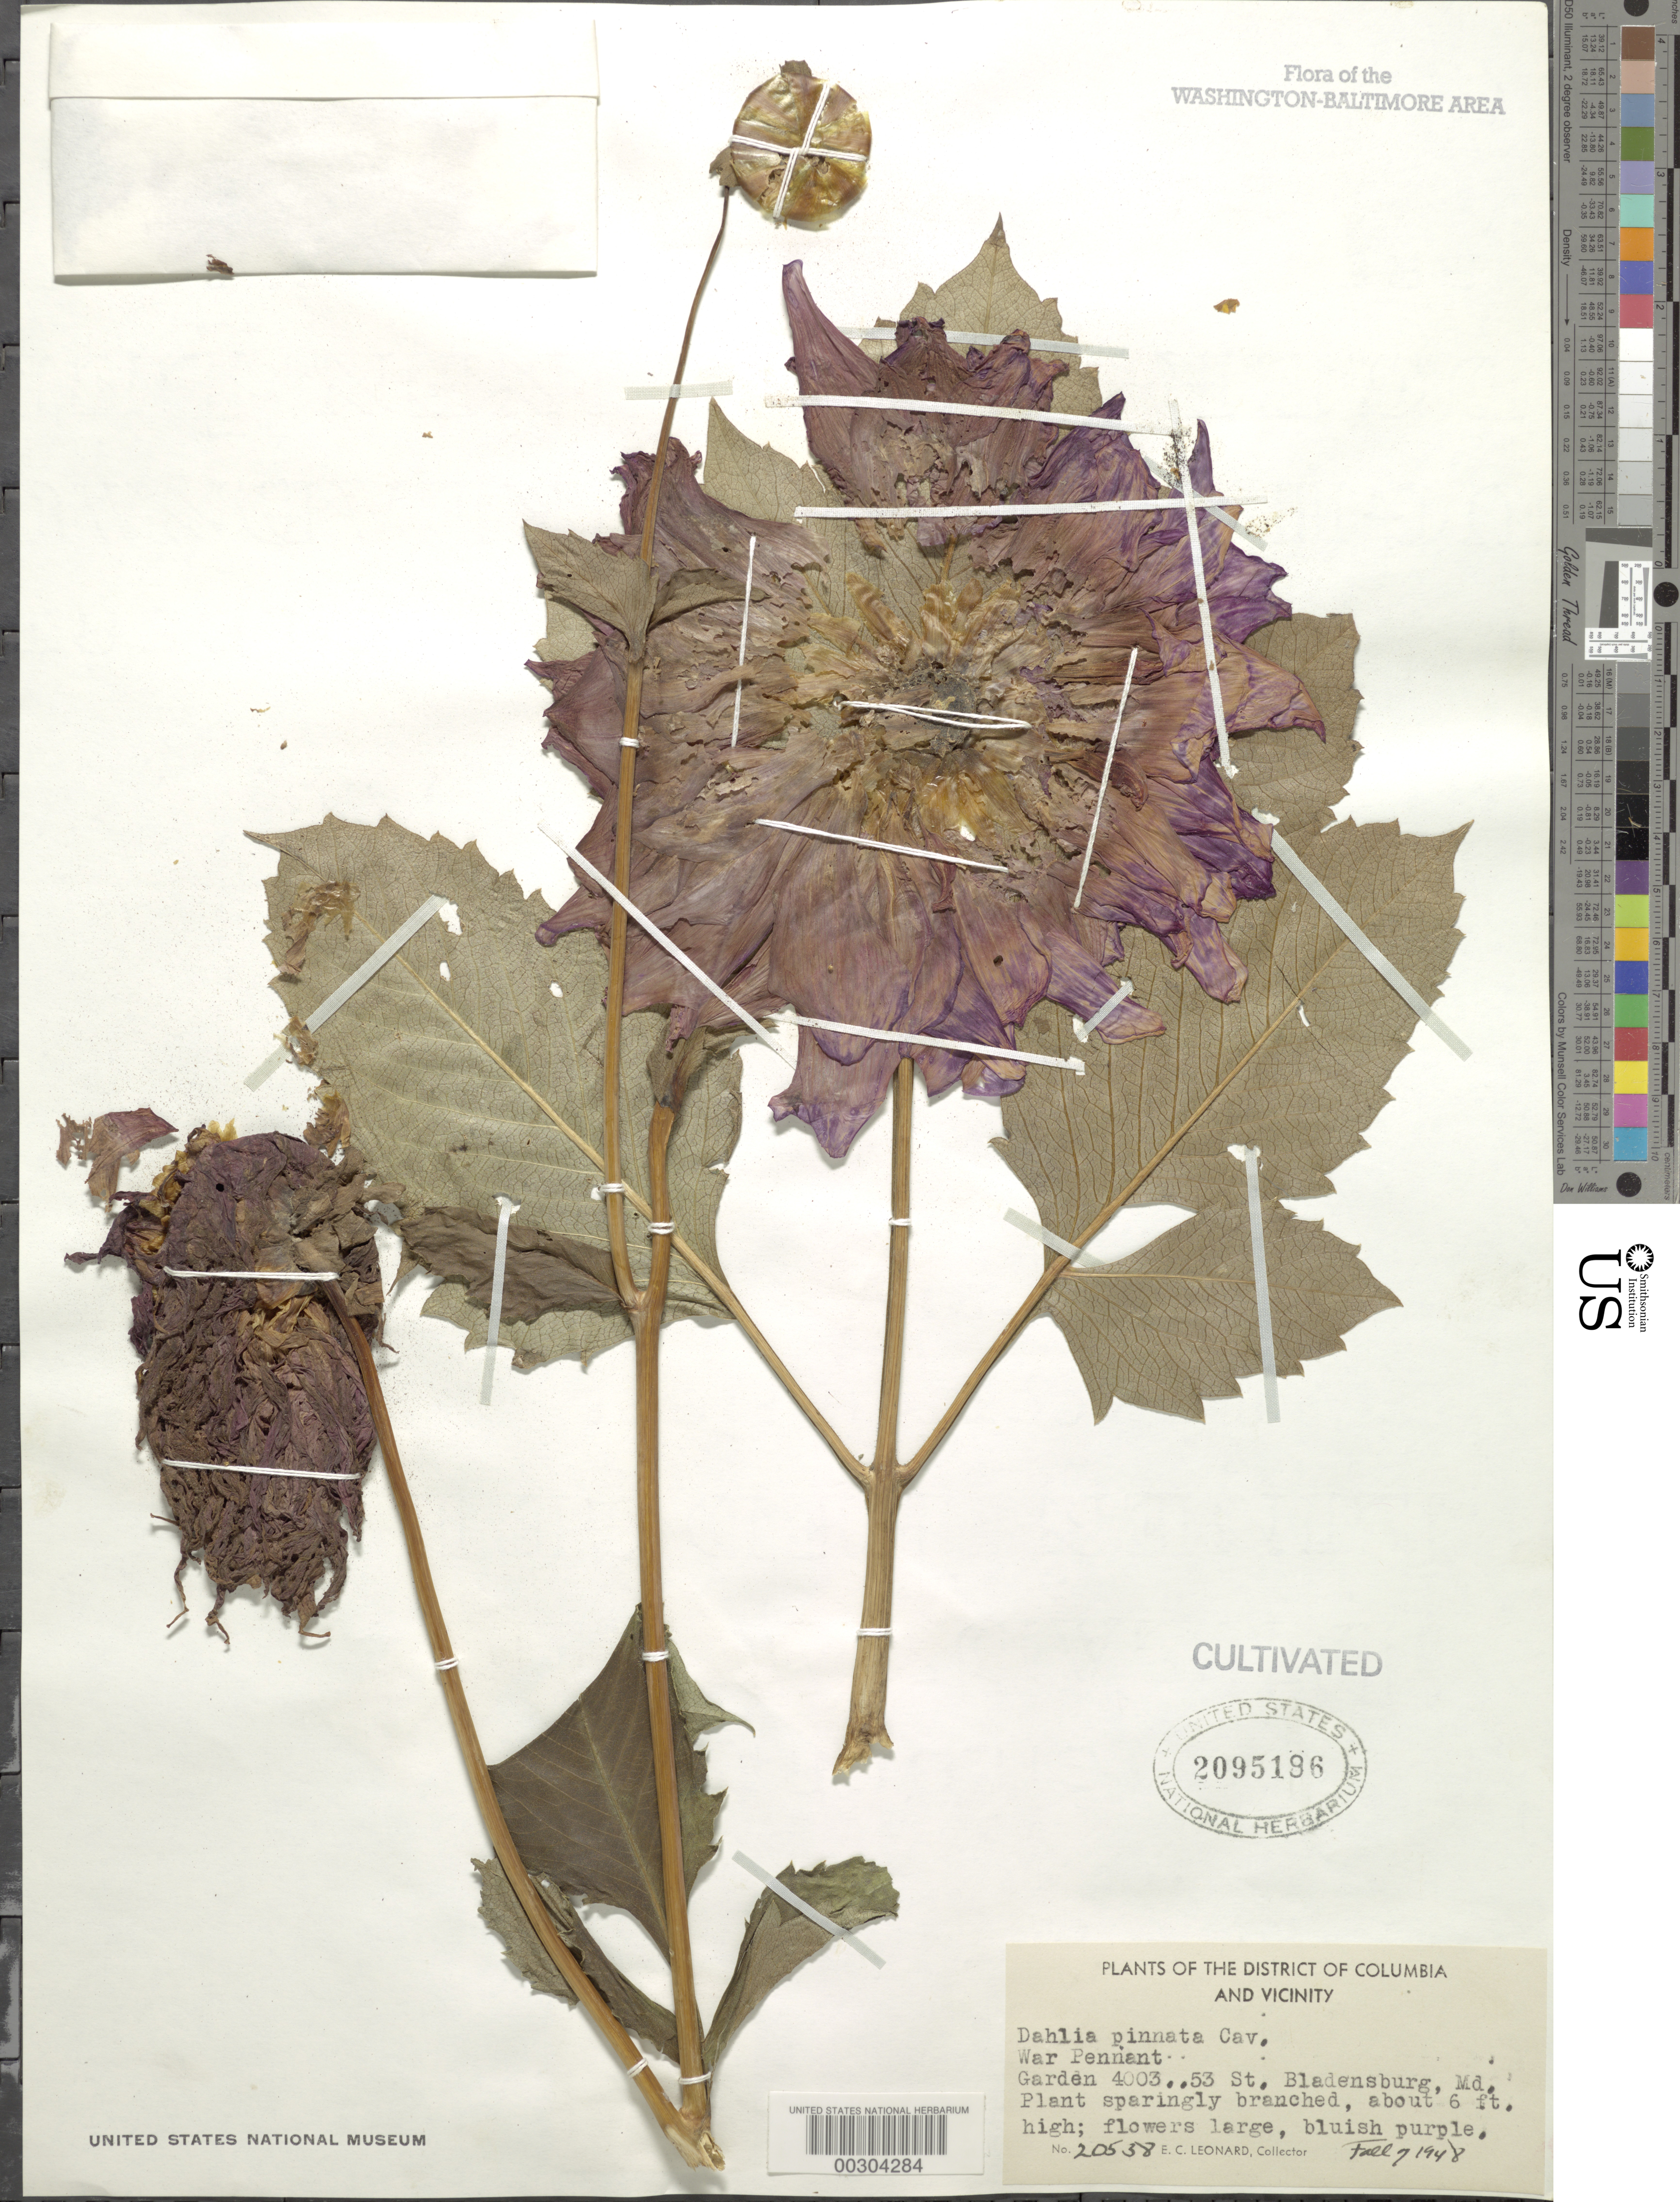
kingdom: Plantae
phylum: Tracheophyta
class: Magnoliopsida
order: Asterales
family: Asteraceae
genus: Dahlia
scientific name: Dahlia pinnata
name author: Cav.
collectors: E. C. Leonard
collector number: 20538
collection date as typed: Fal 1948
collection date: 1948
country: United States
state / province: Maryland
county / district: Prince George's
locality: Bladensburg, 4003 53 St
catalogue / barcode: US 2095196